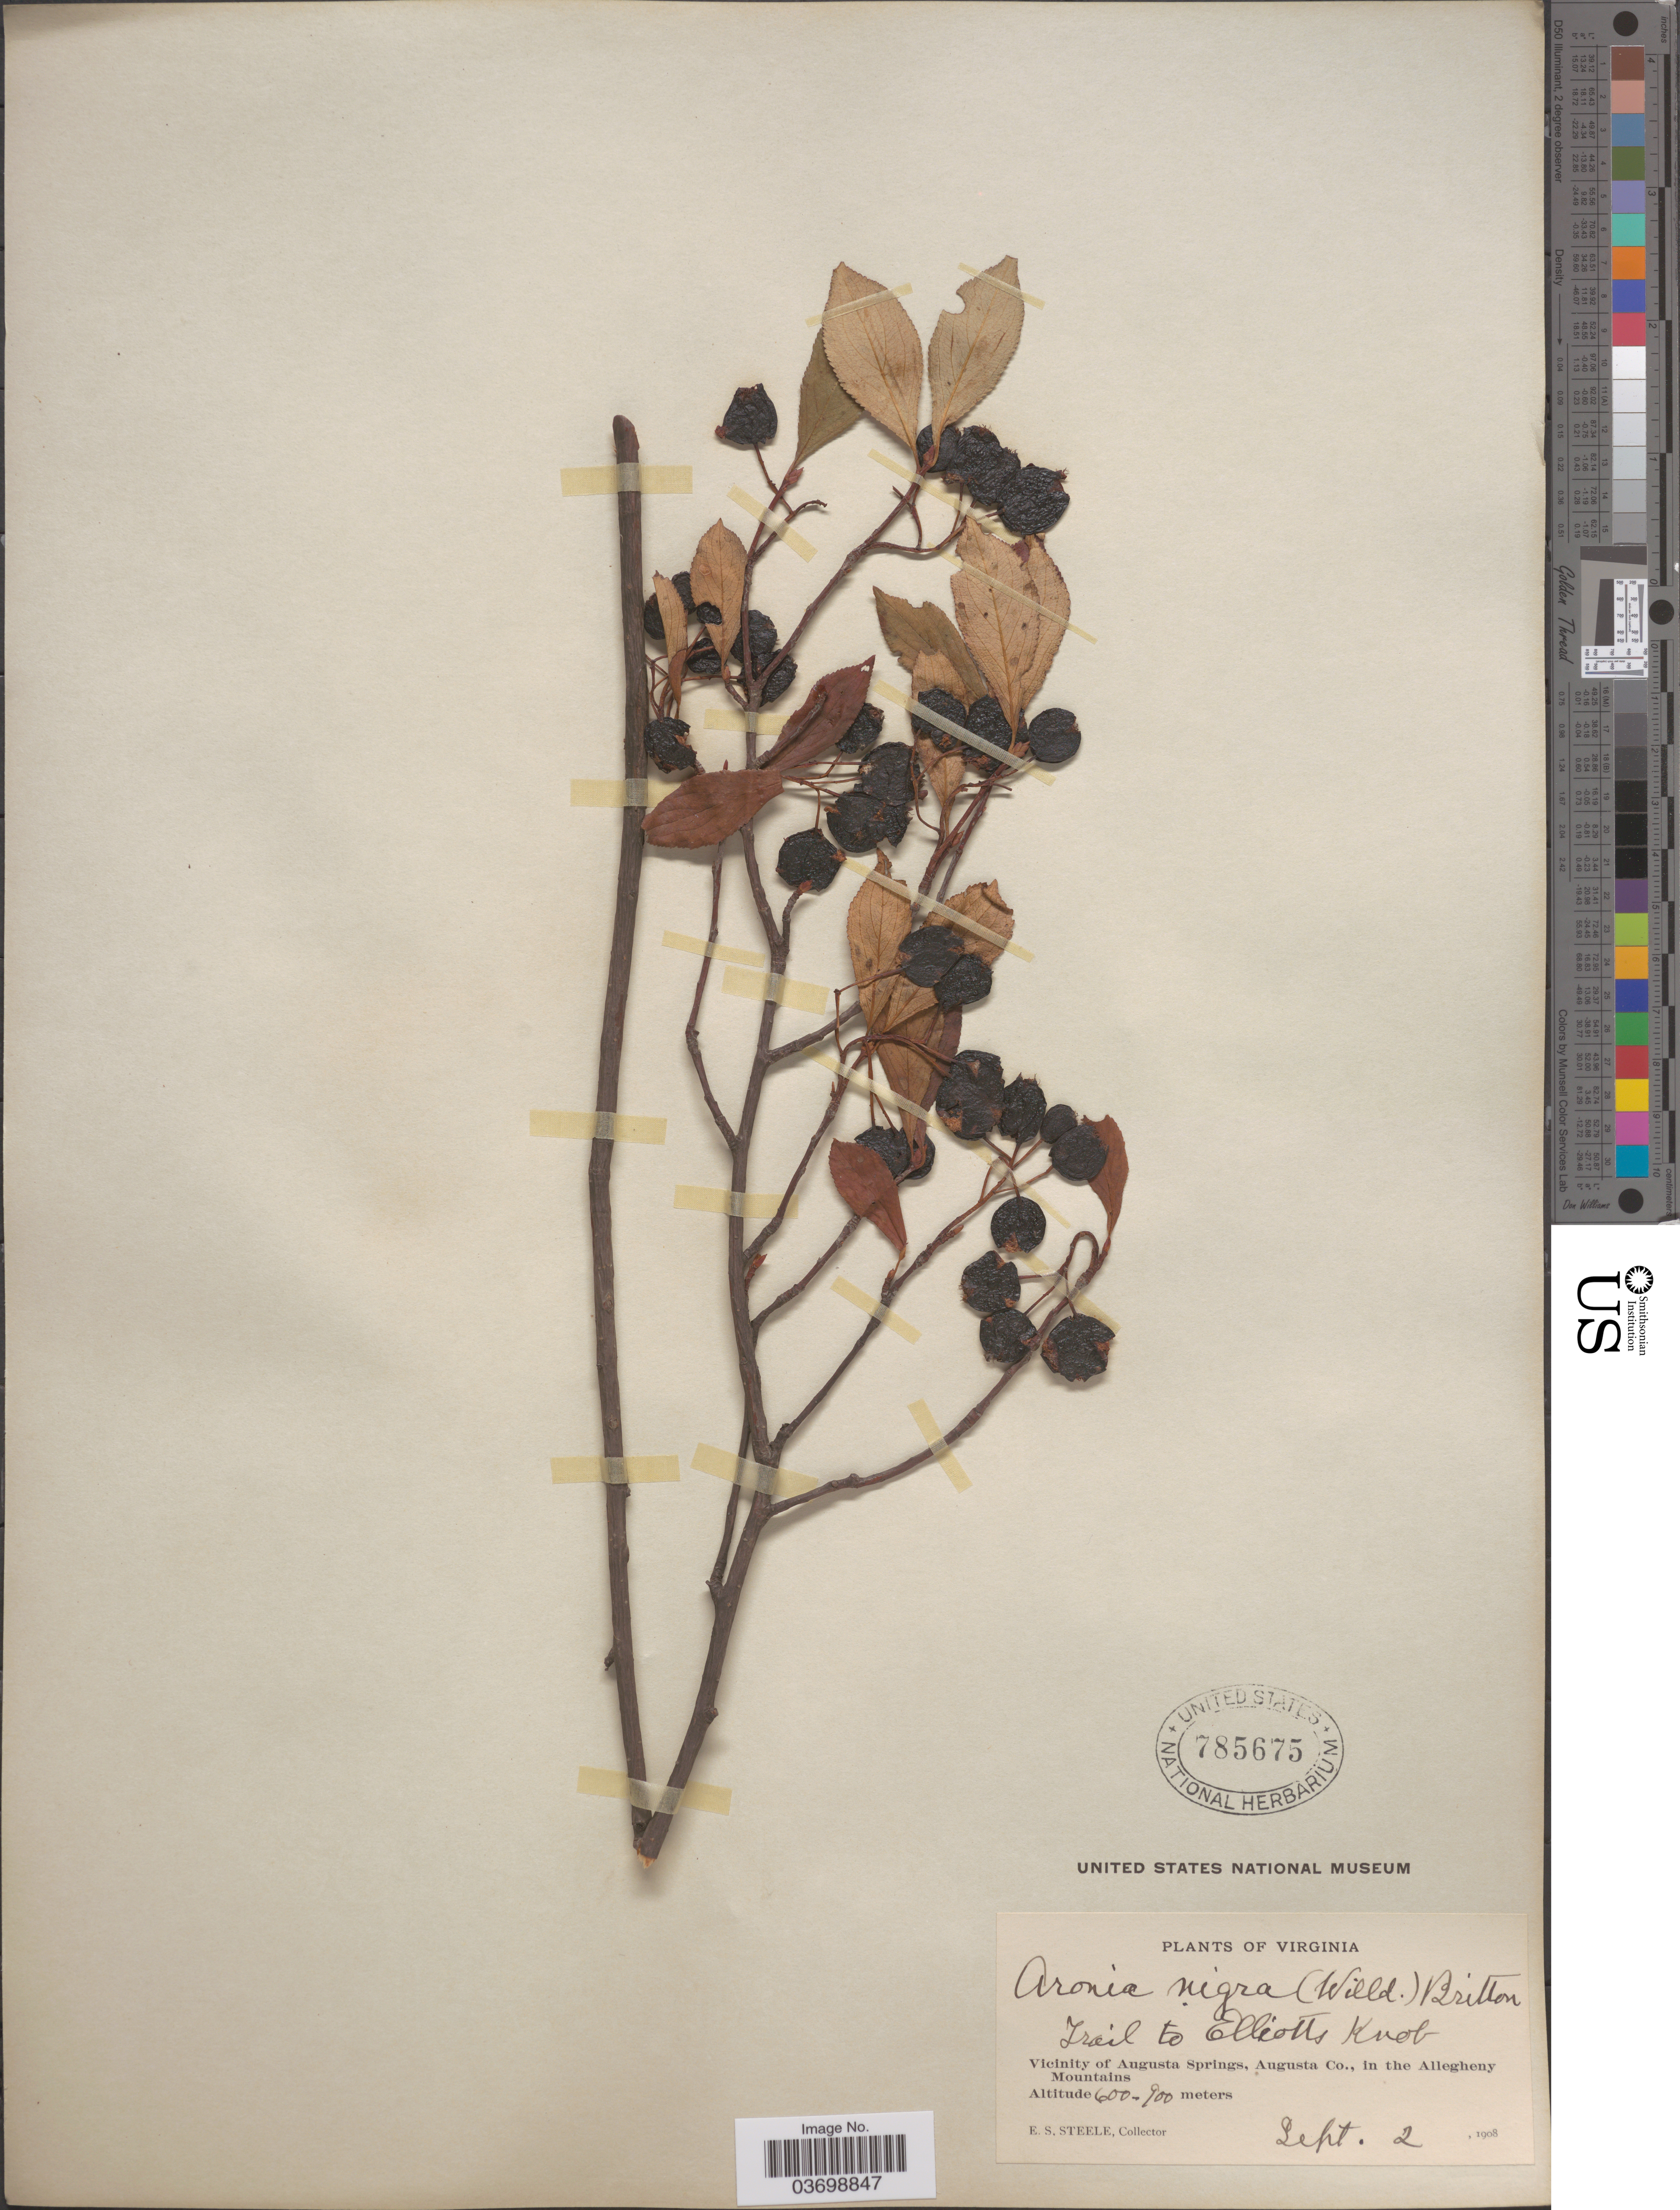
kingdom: Plantae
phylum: Tracheophyta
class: Magnoliopsida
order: Rosales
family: Rosaceae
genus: Aronia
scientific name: Aronia melanocarpa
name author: (Michx.) Elliott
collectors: E. Steele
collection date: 1908-09-02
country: United States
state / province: Virginia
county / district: Augusta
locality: Trail to Elliotts Knob. Vicinity of Augusta Springs, Augusta Co., in the Allegheny Mountains.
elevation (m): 600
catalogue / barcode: US 785675